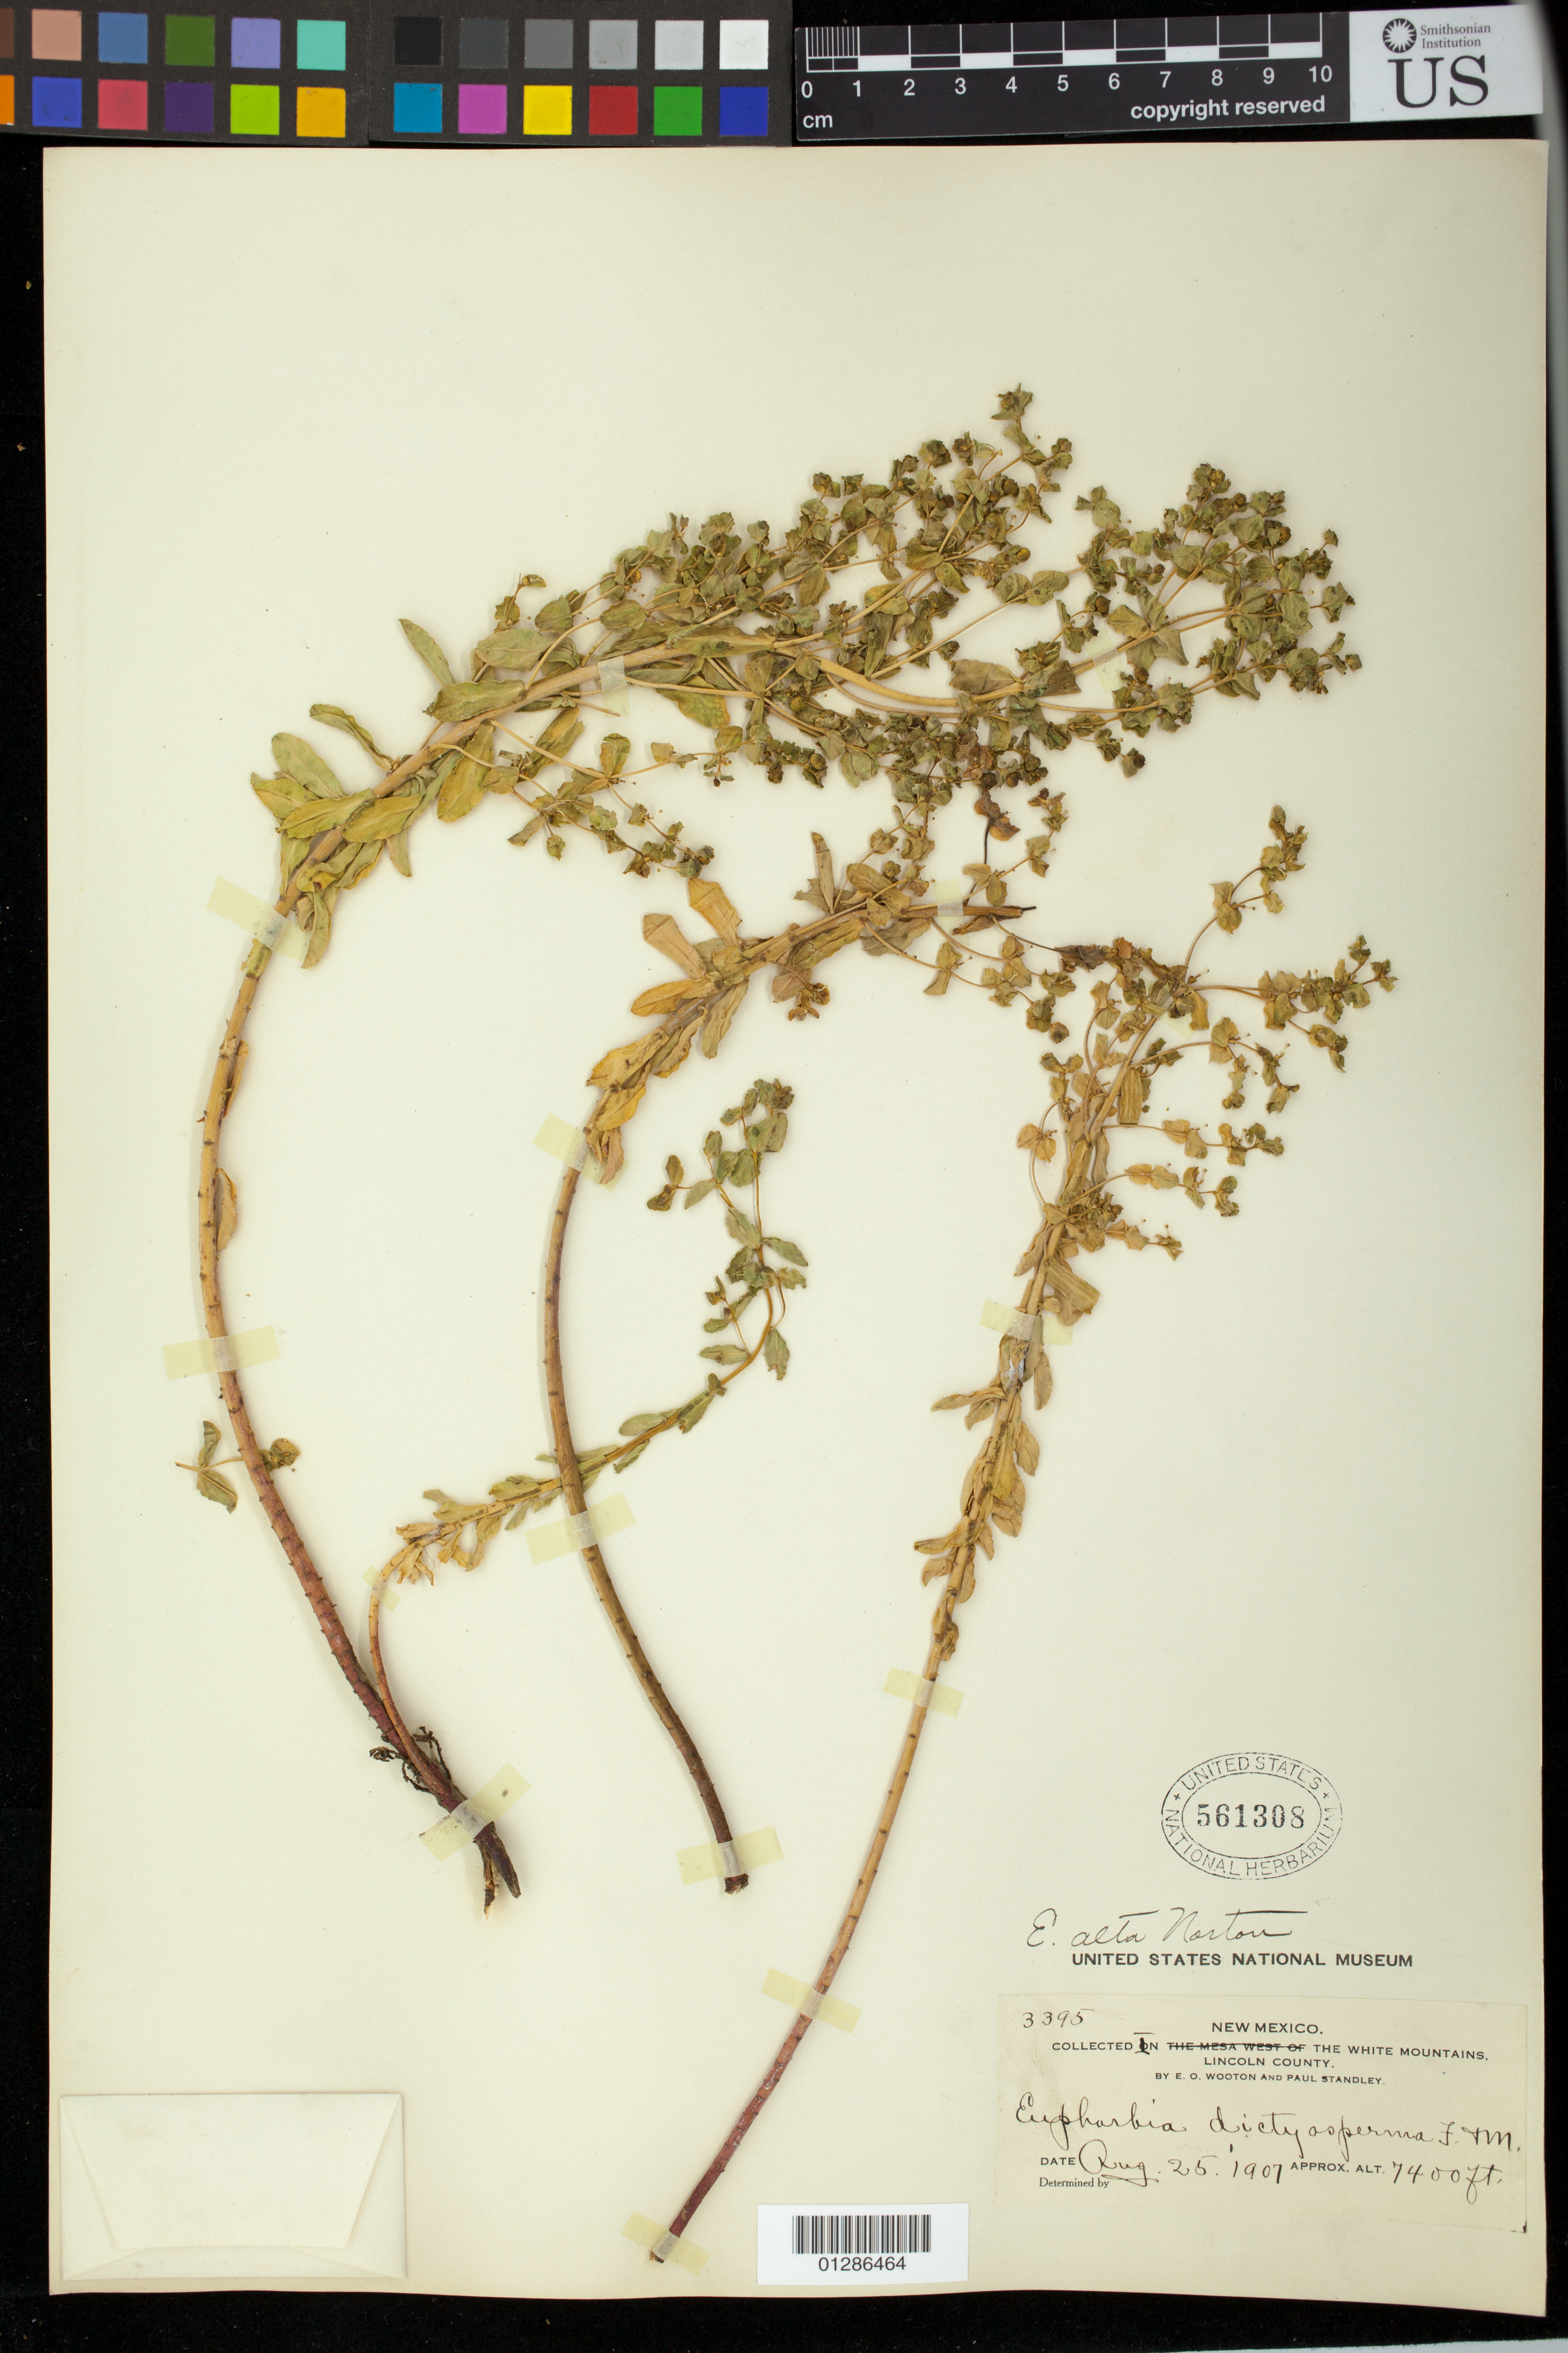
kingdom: Plantae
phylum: Tracheophyta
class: Magnoliopsida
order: Malpighiales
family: Euphorbiaceae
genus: Euphorbia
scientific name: Euphorbia alta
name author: Norton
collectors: E. O. Wooton & P. C. Standley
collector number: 3395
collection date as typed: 25 Aug 1907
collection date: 1907-08-25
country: United States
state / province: New Mexico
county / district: Lincoln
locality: White Mountains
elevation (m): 2256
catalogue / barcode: US 561308